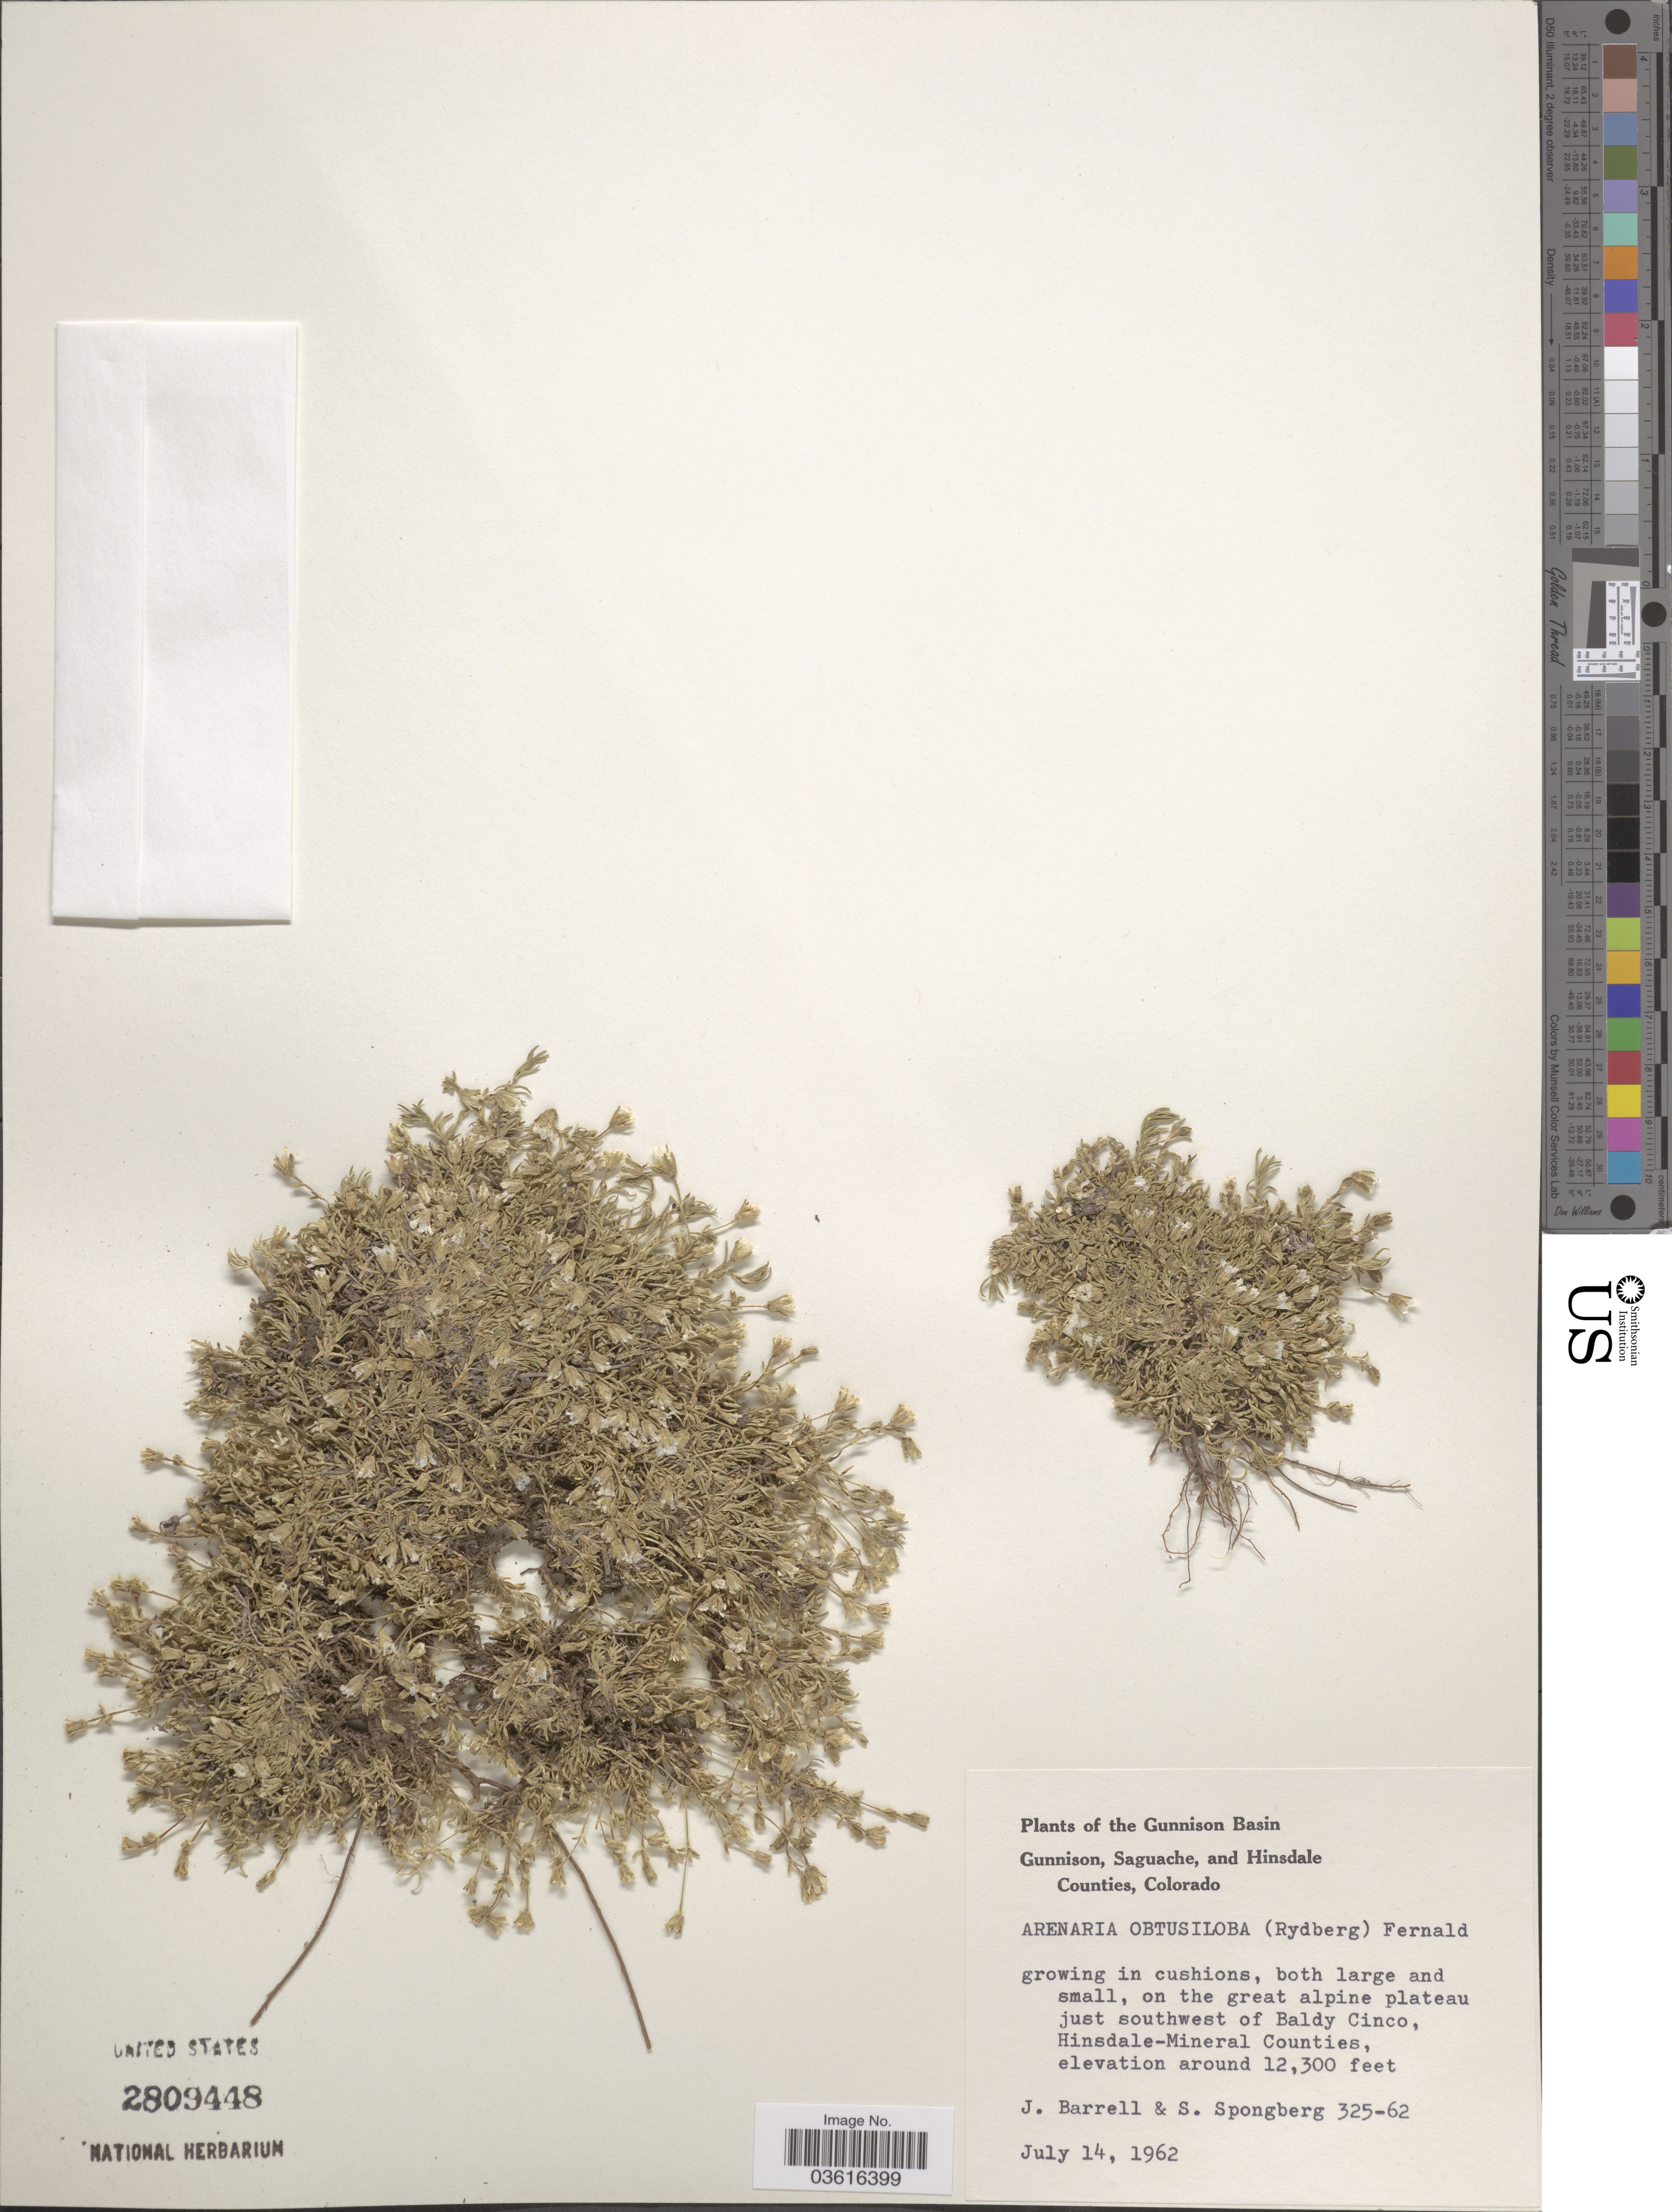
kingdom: Plantae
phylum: Tracheophyta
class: Magnoliopsida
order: Caryophyllales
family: Caryophyllaceae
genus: Cherleria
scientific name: Cherleria obtusiloba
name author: (Rydb.) A.J. Moore & Dillenb.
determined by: Strong, M. T., (US), Smithsonian Institution - National Museum of Natural History (UNITED STATES)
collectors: J. Barrell & S. A.Spongberg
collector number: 325-62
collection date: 1962-07-14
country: United States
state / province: Colorado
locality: Gunnison Basin, on the great plateau just southwest of Baldy Cinco, Hinsdale-Mineral Counties.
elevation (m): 3749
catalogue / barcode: US 2809448